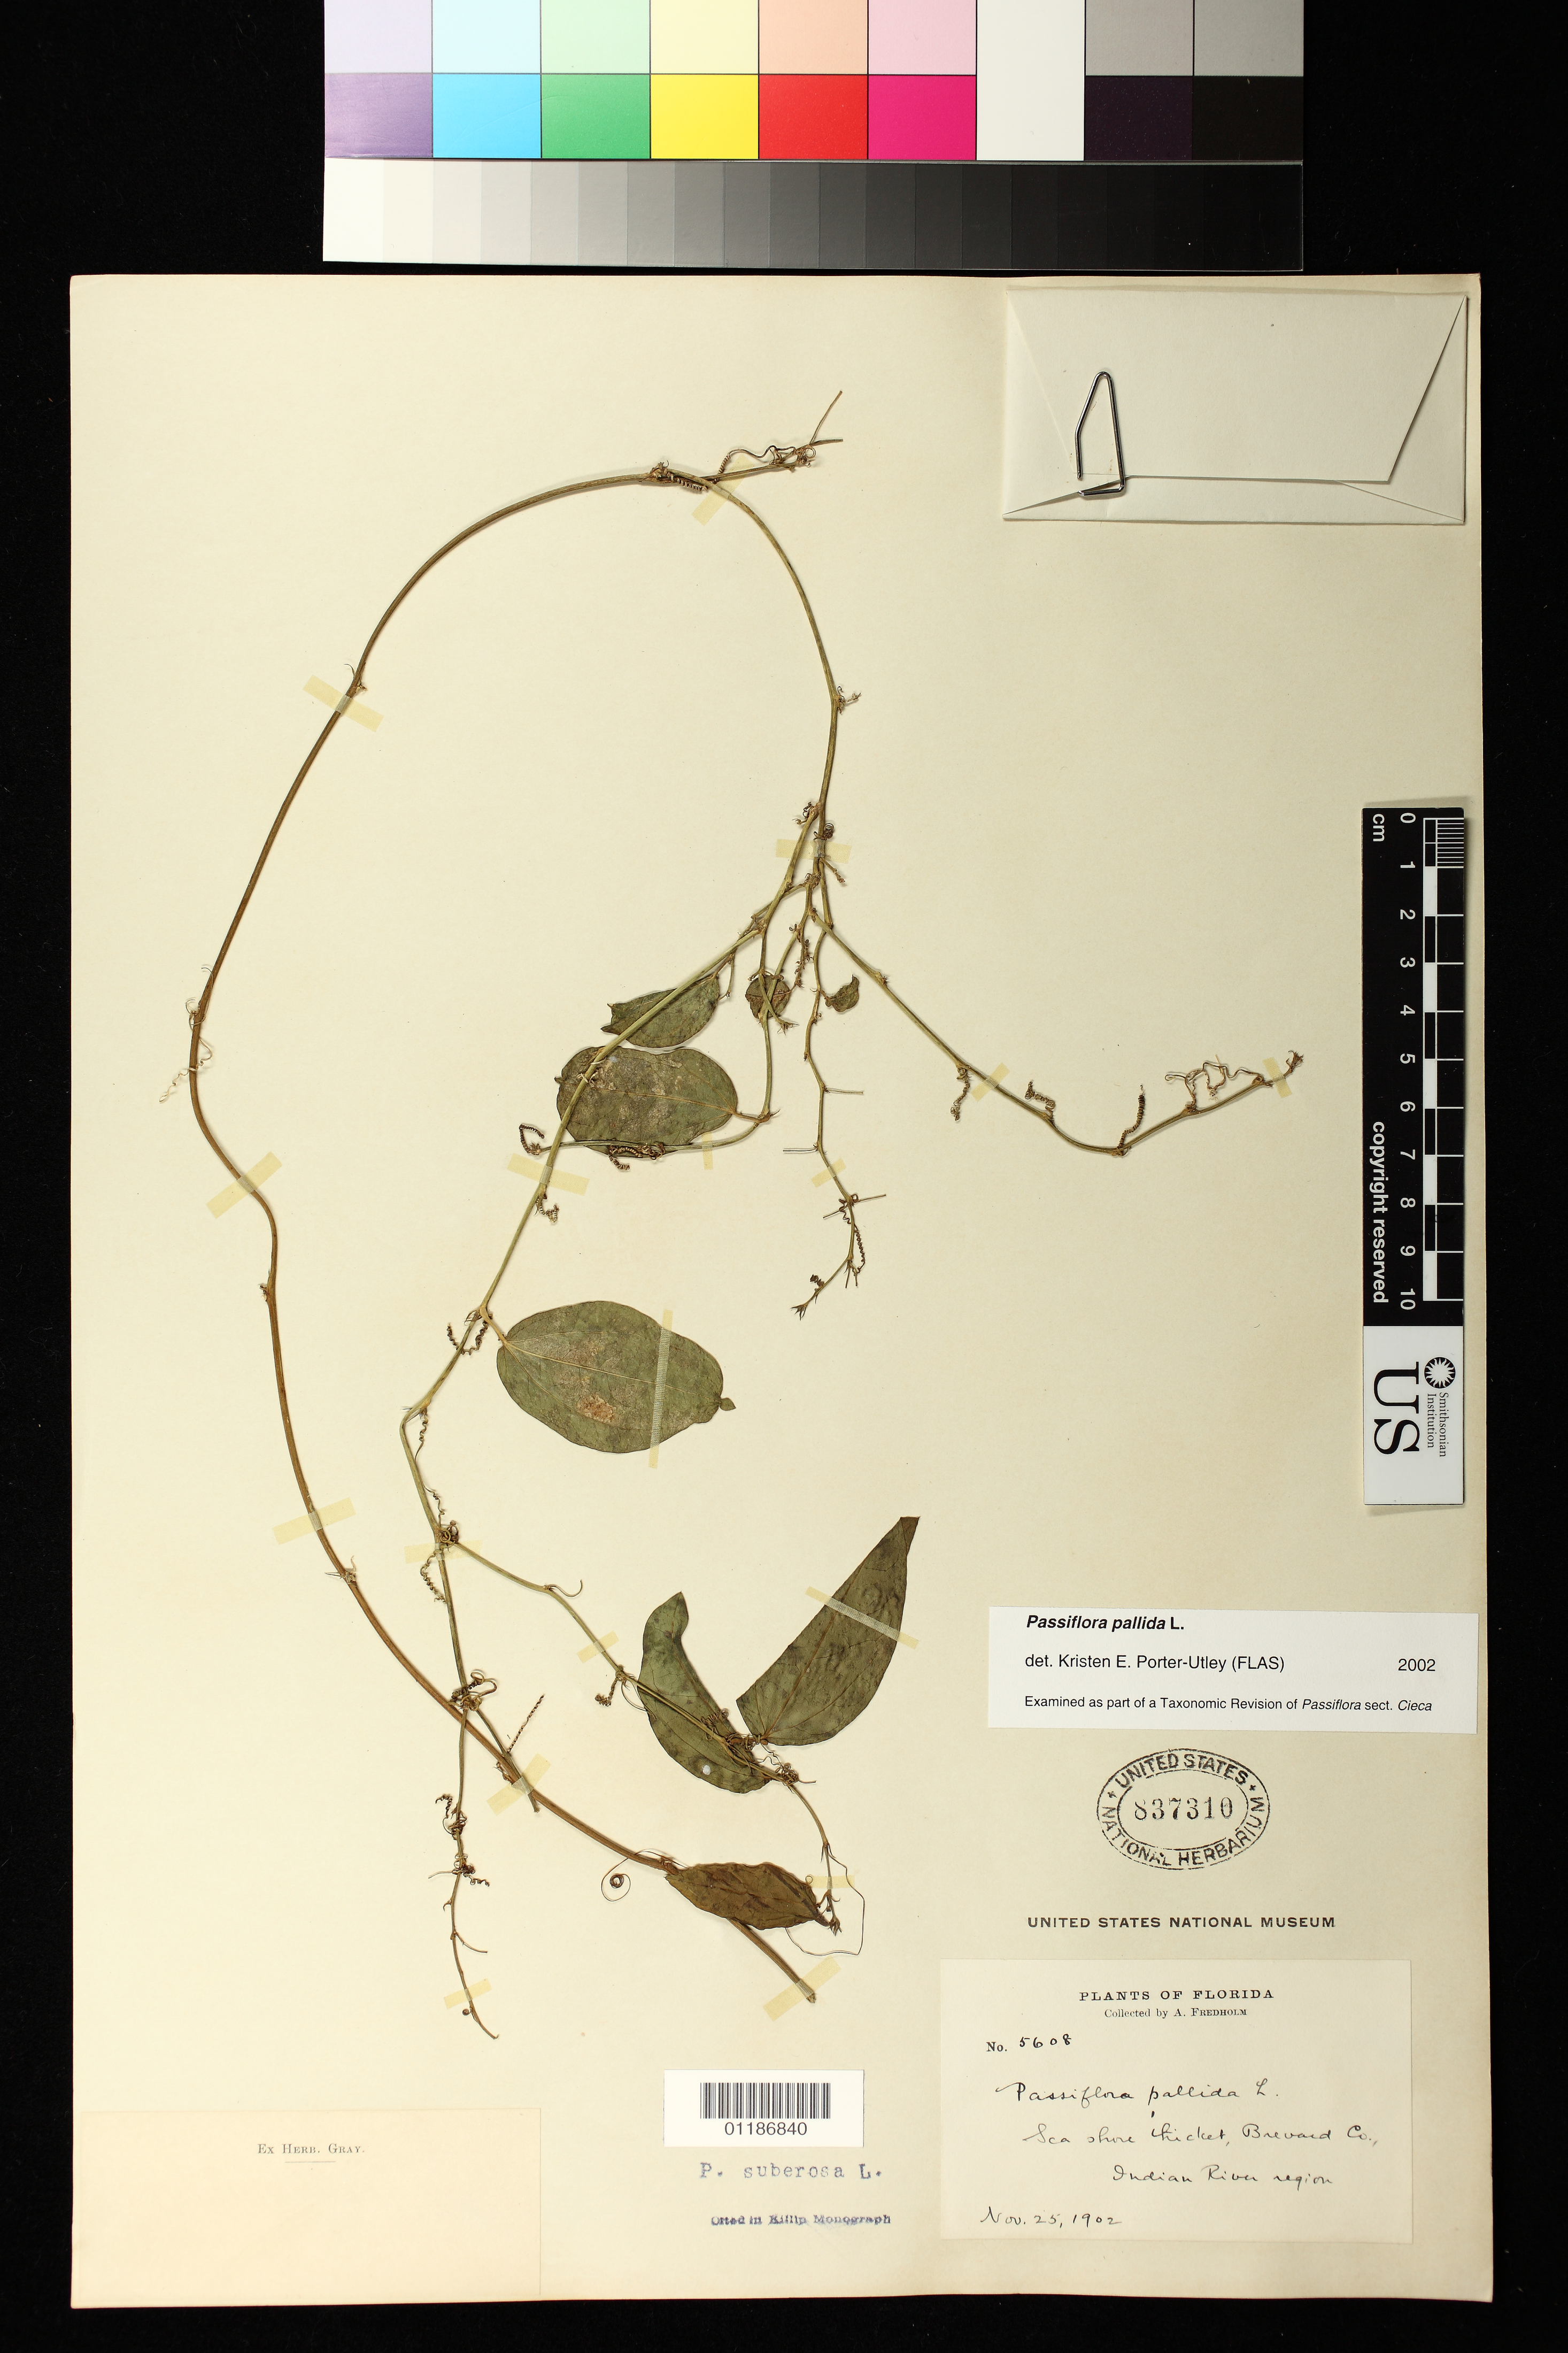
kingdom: Plantae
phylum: Tracheophyta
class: Magnoliopsida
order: Malpighiales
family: Passifloraceae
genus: Passiflora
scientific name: Passiflora pallida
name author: L.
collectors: A. Fredholm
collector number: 5608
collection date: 1902-11-25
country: United States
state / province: Florida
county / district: Brevard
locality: Sea shore thicket, Indian River region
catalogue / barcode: US 837310